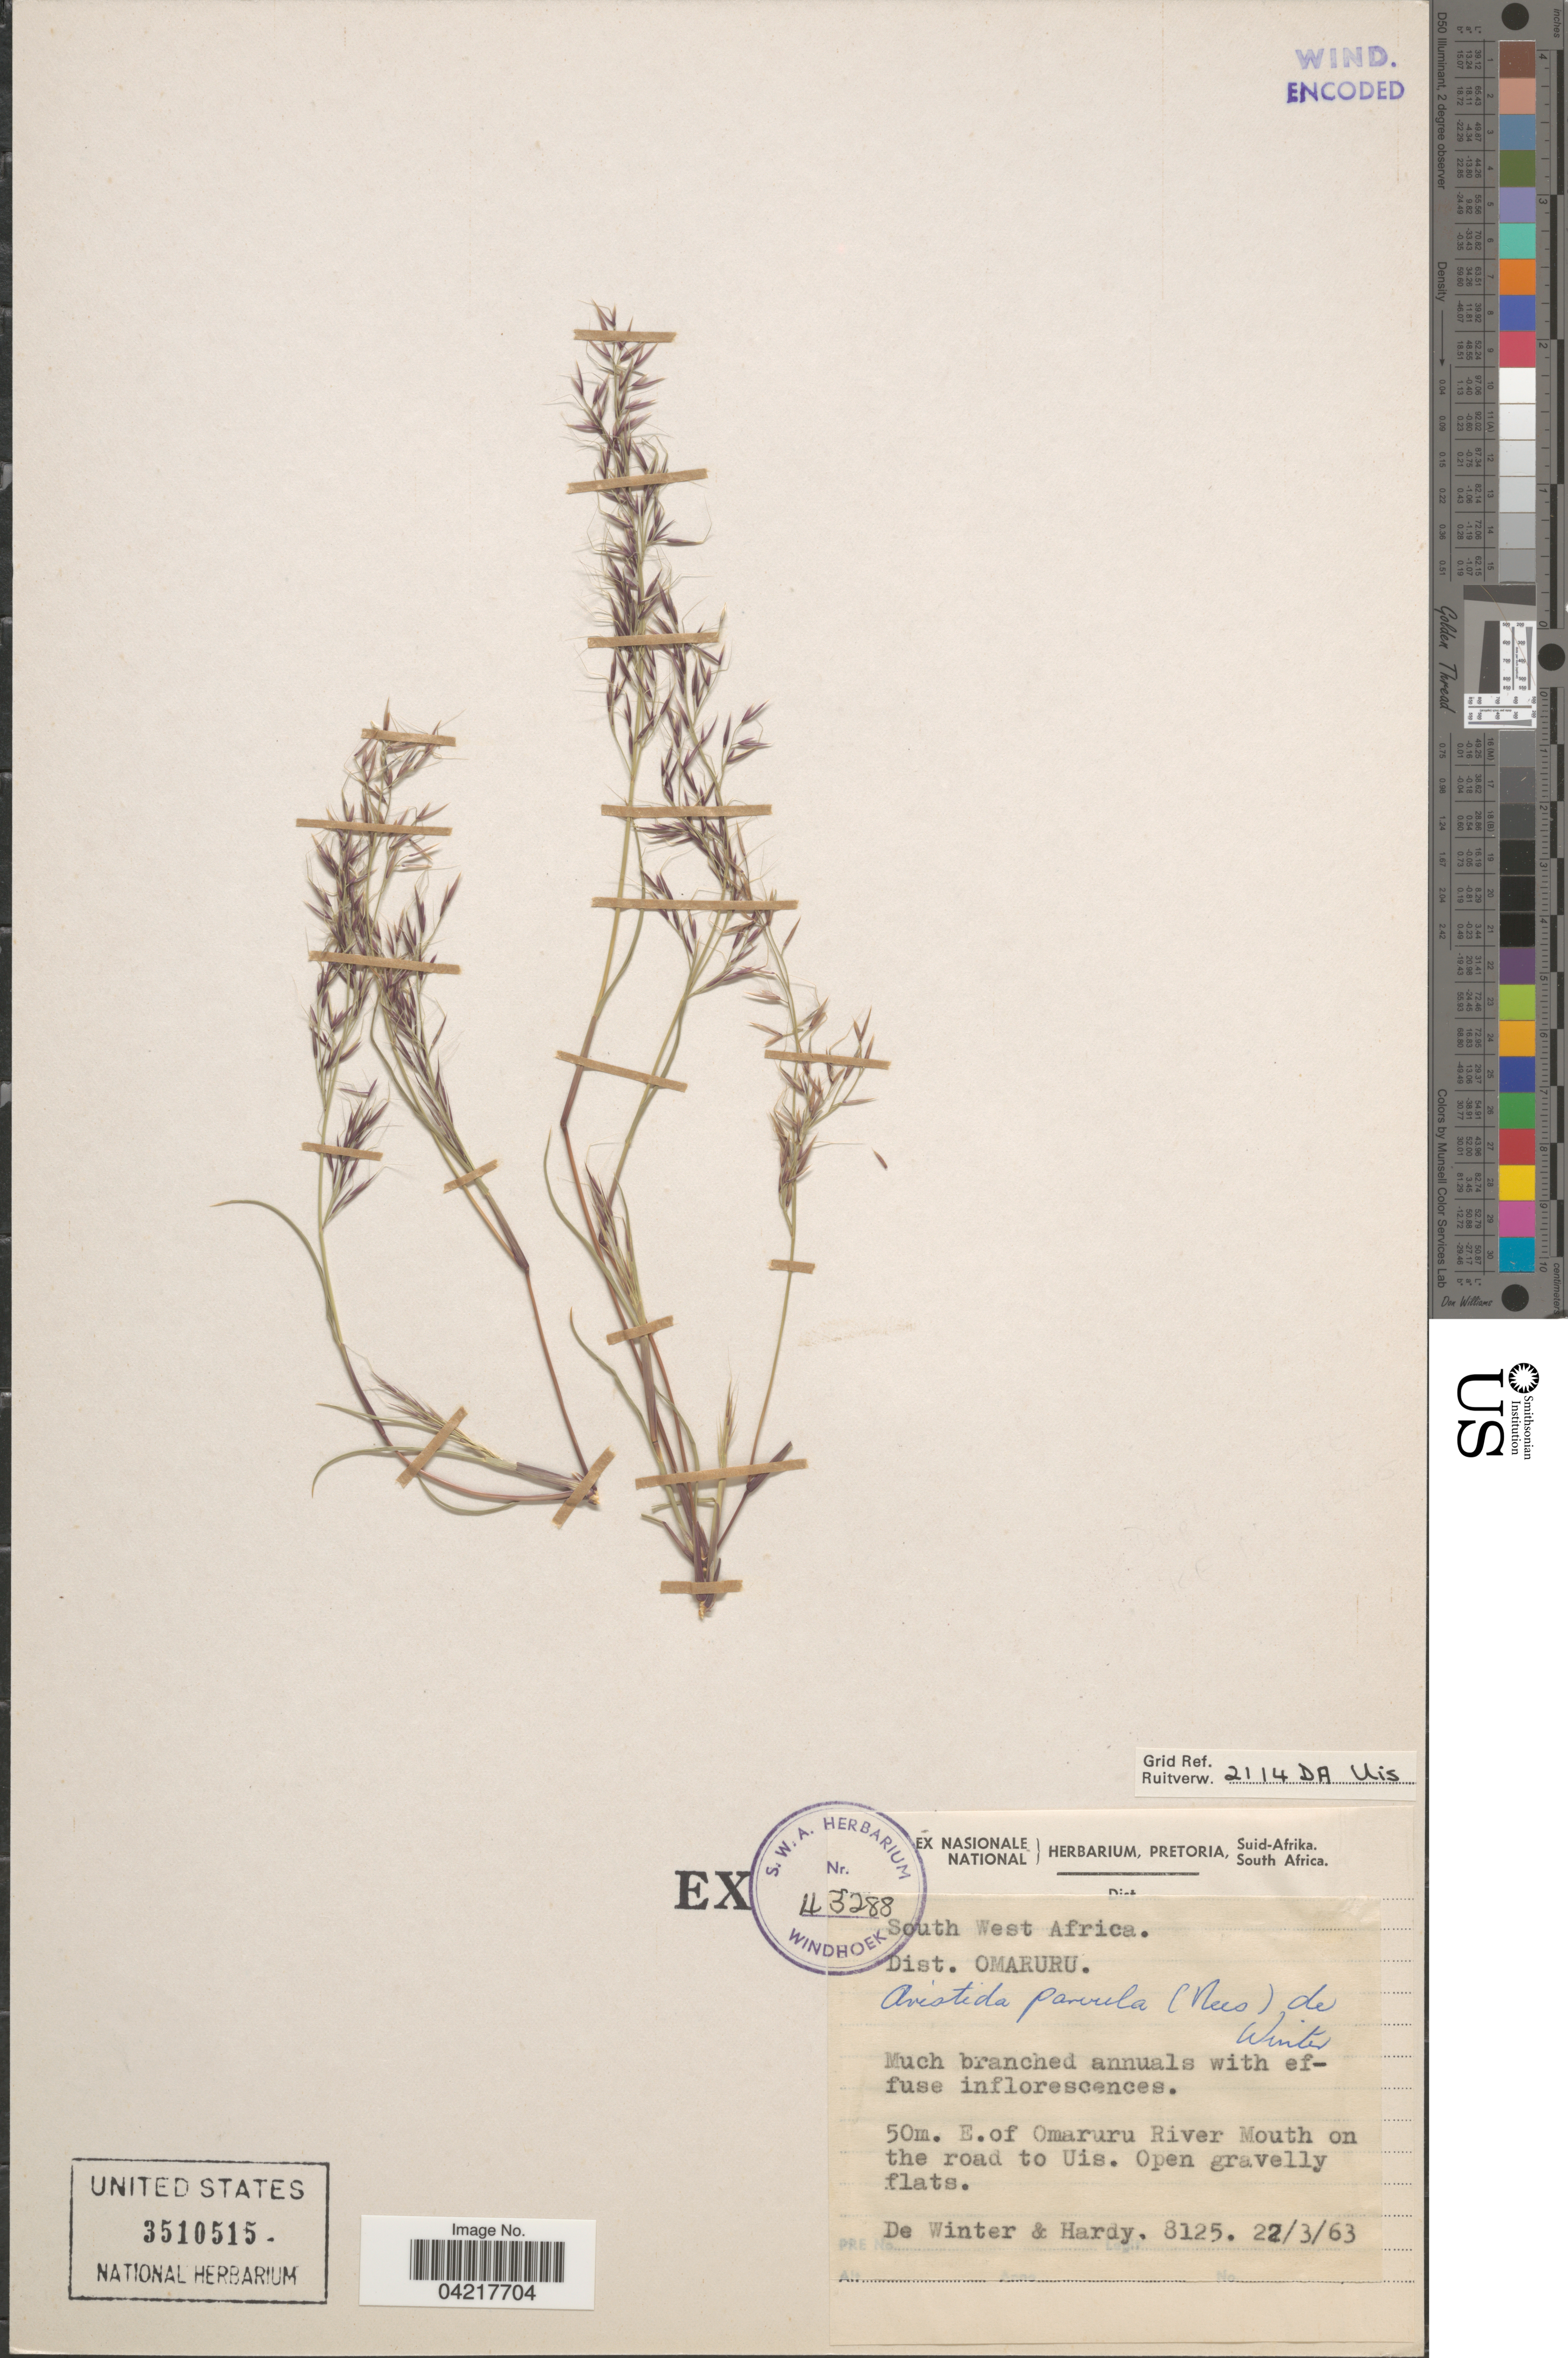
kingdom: Plantae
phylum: Tracheophyta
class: Liliopsida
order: Poales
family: Poaceae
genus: Aristida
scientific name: Aristida parvula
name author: Nees & De Winter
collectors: -- de Winter & -. Hardy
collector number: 8125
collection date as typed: Transcribed d/m/y: 22/3/63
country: Namibia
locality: South West Africa. Dist. Omaruru. 50m. E. of Omaruru River Mouth on the road to Uis. Open gravelly flats.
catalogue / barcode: US 3510515